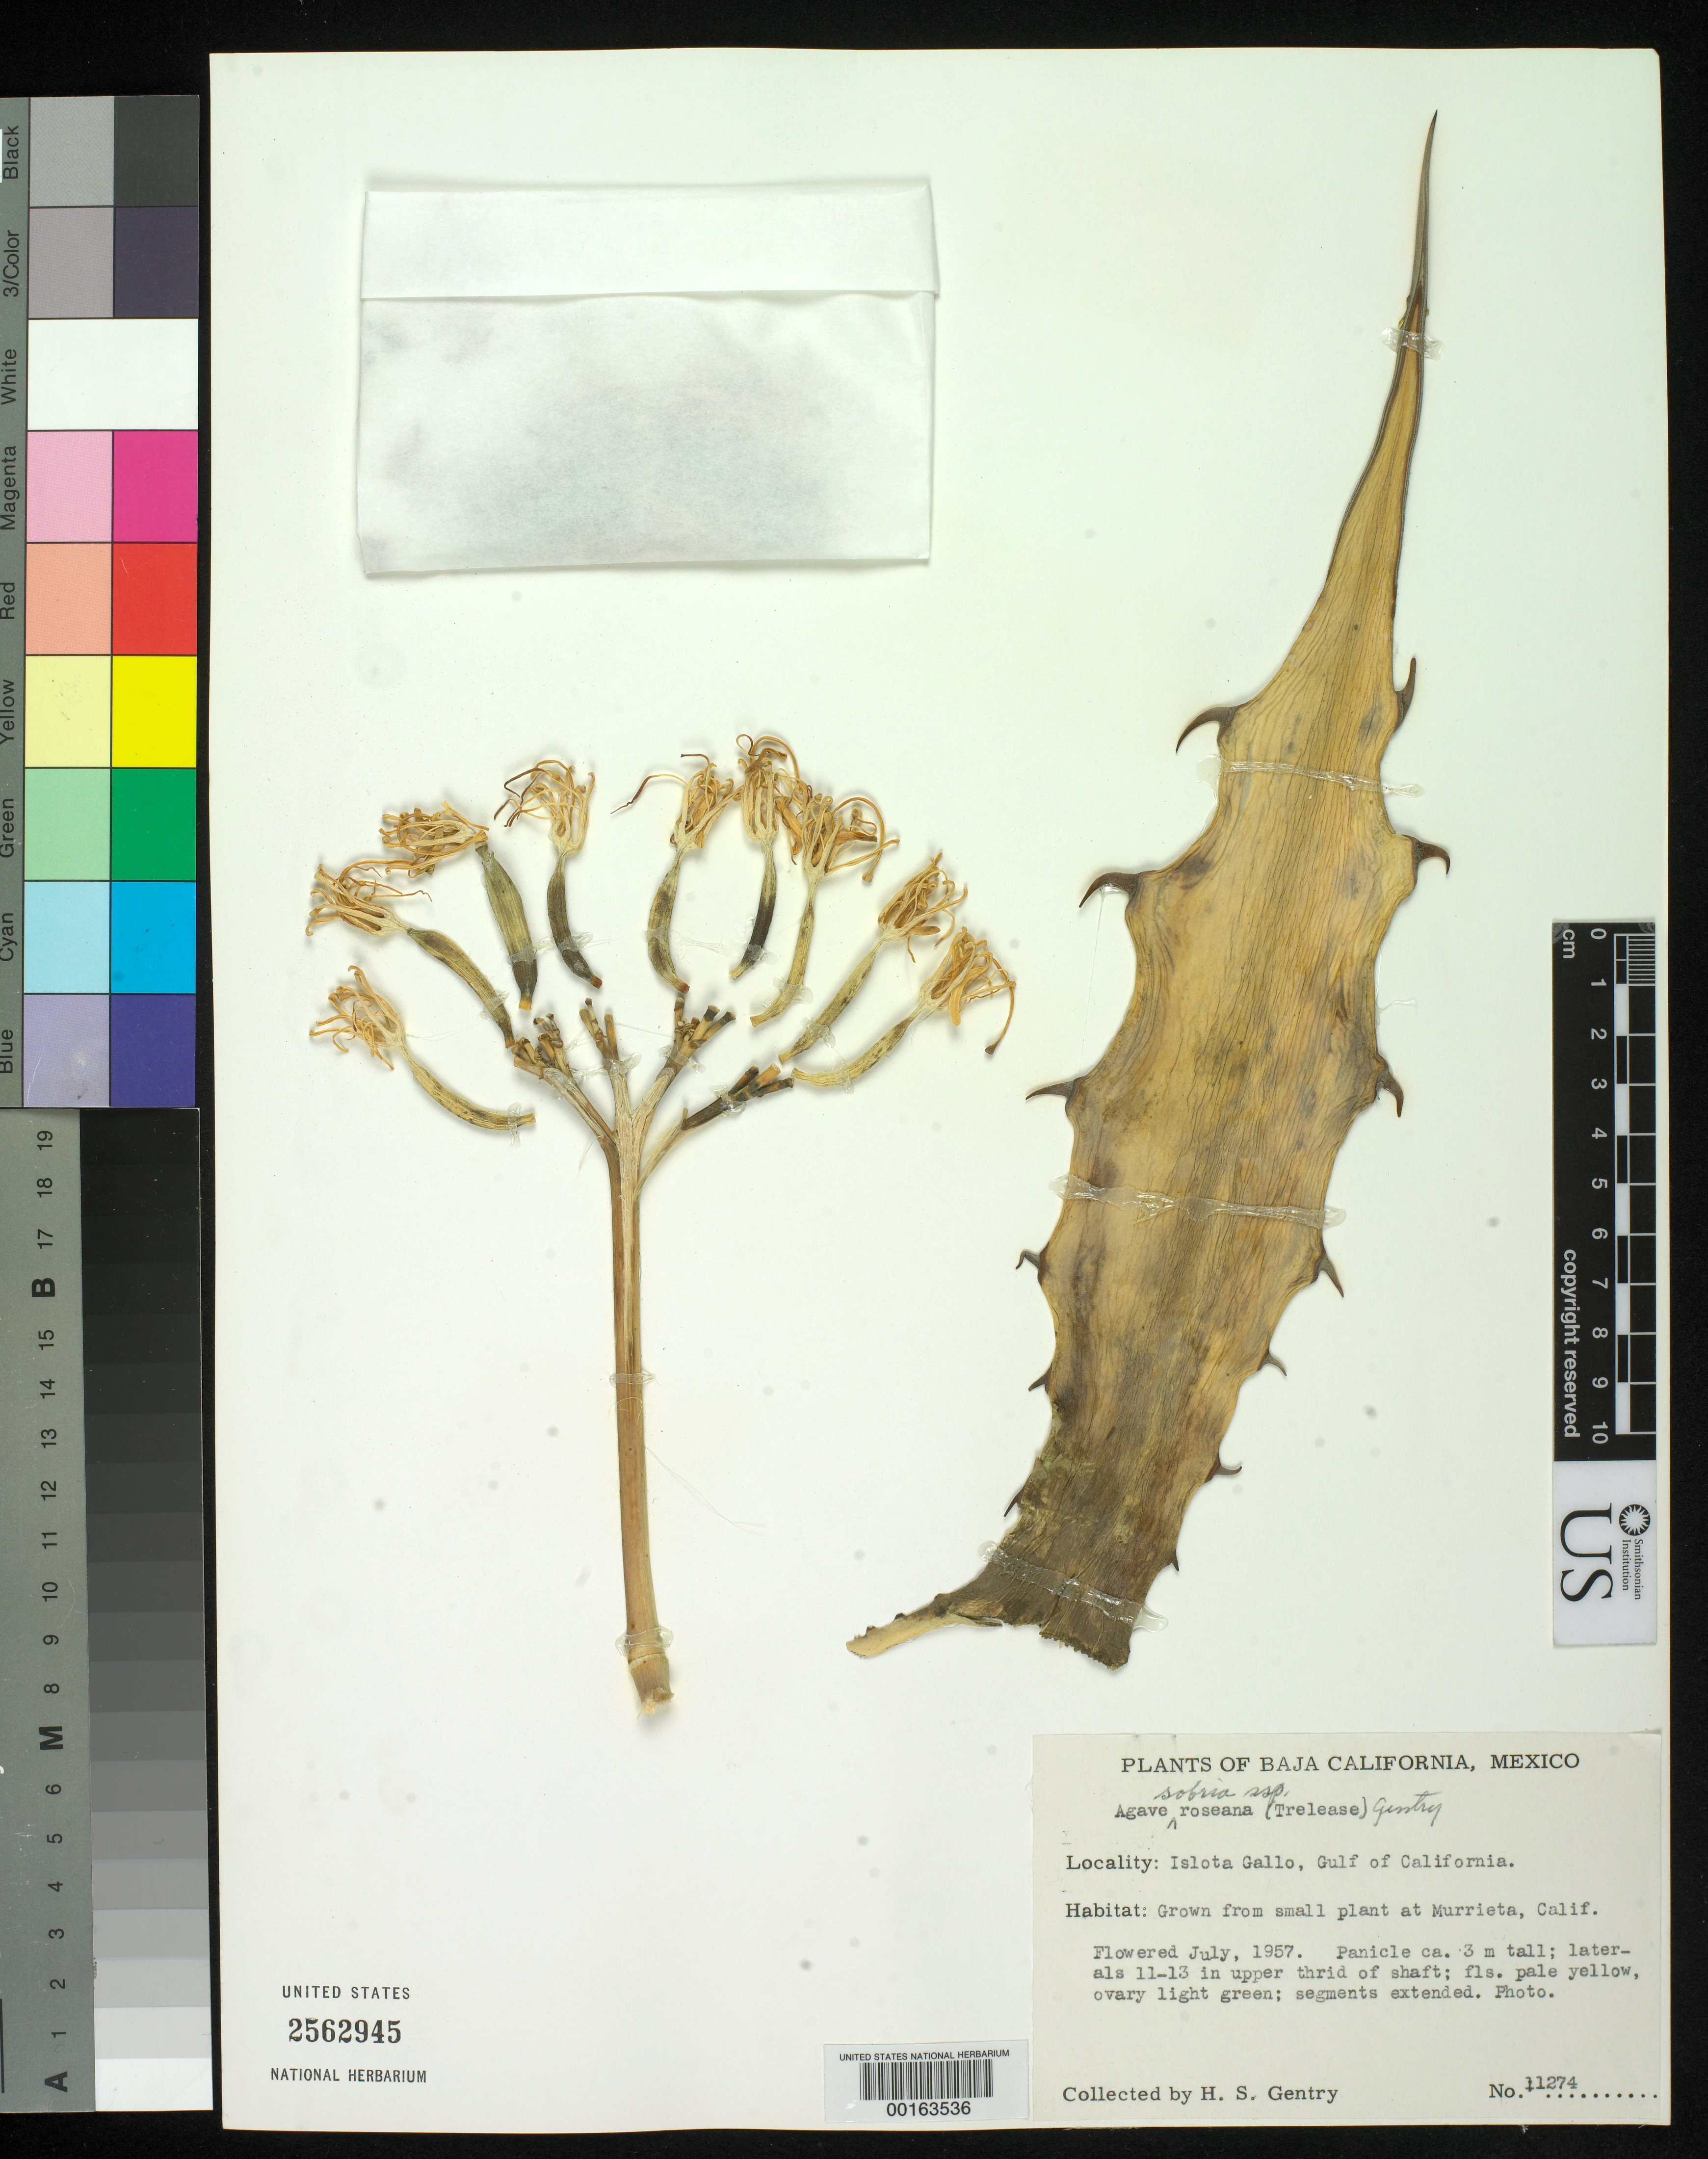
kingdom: Plantae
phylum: Tracheophyta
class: Liliopsida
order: Asparagales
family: Asparagaceae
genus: Agave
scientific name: Agave sobria subsp. roseana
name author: (Trel.) Gentry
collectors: H. S. Gentry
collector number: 11274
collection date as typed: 10 Oct 1951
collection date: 1951-10-10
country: Mexico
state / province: Baja California Norte / Baja California Sur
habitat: Grown from sm plant at murrieta, ca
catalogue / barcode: US 2562945